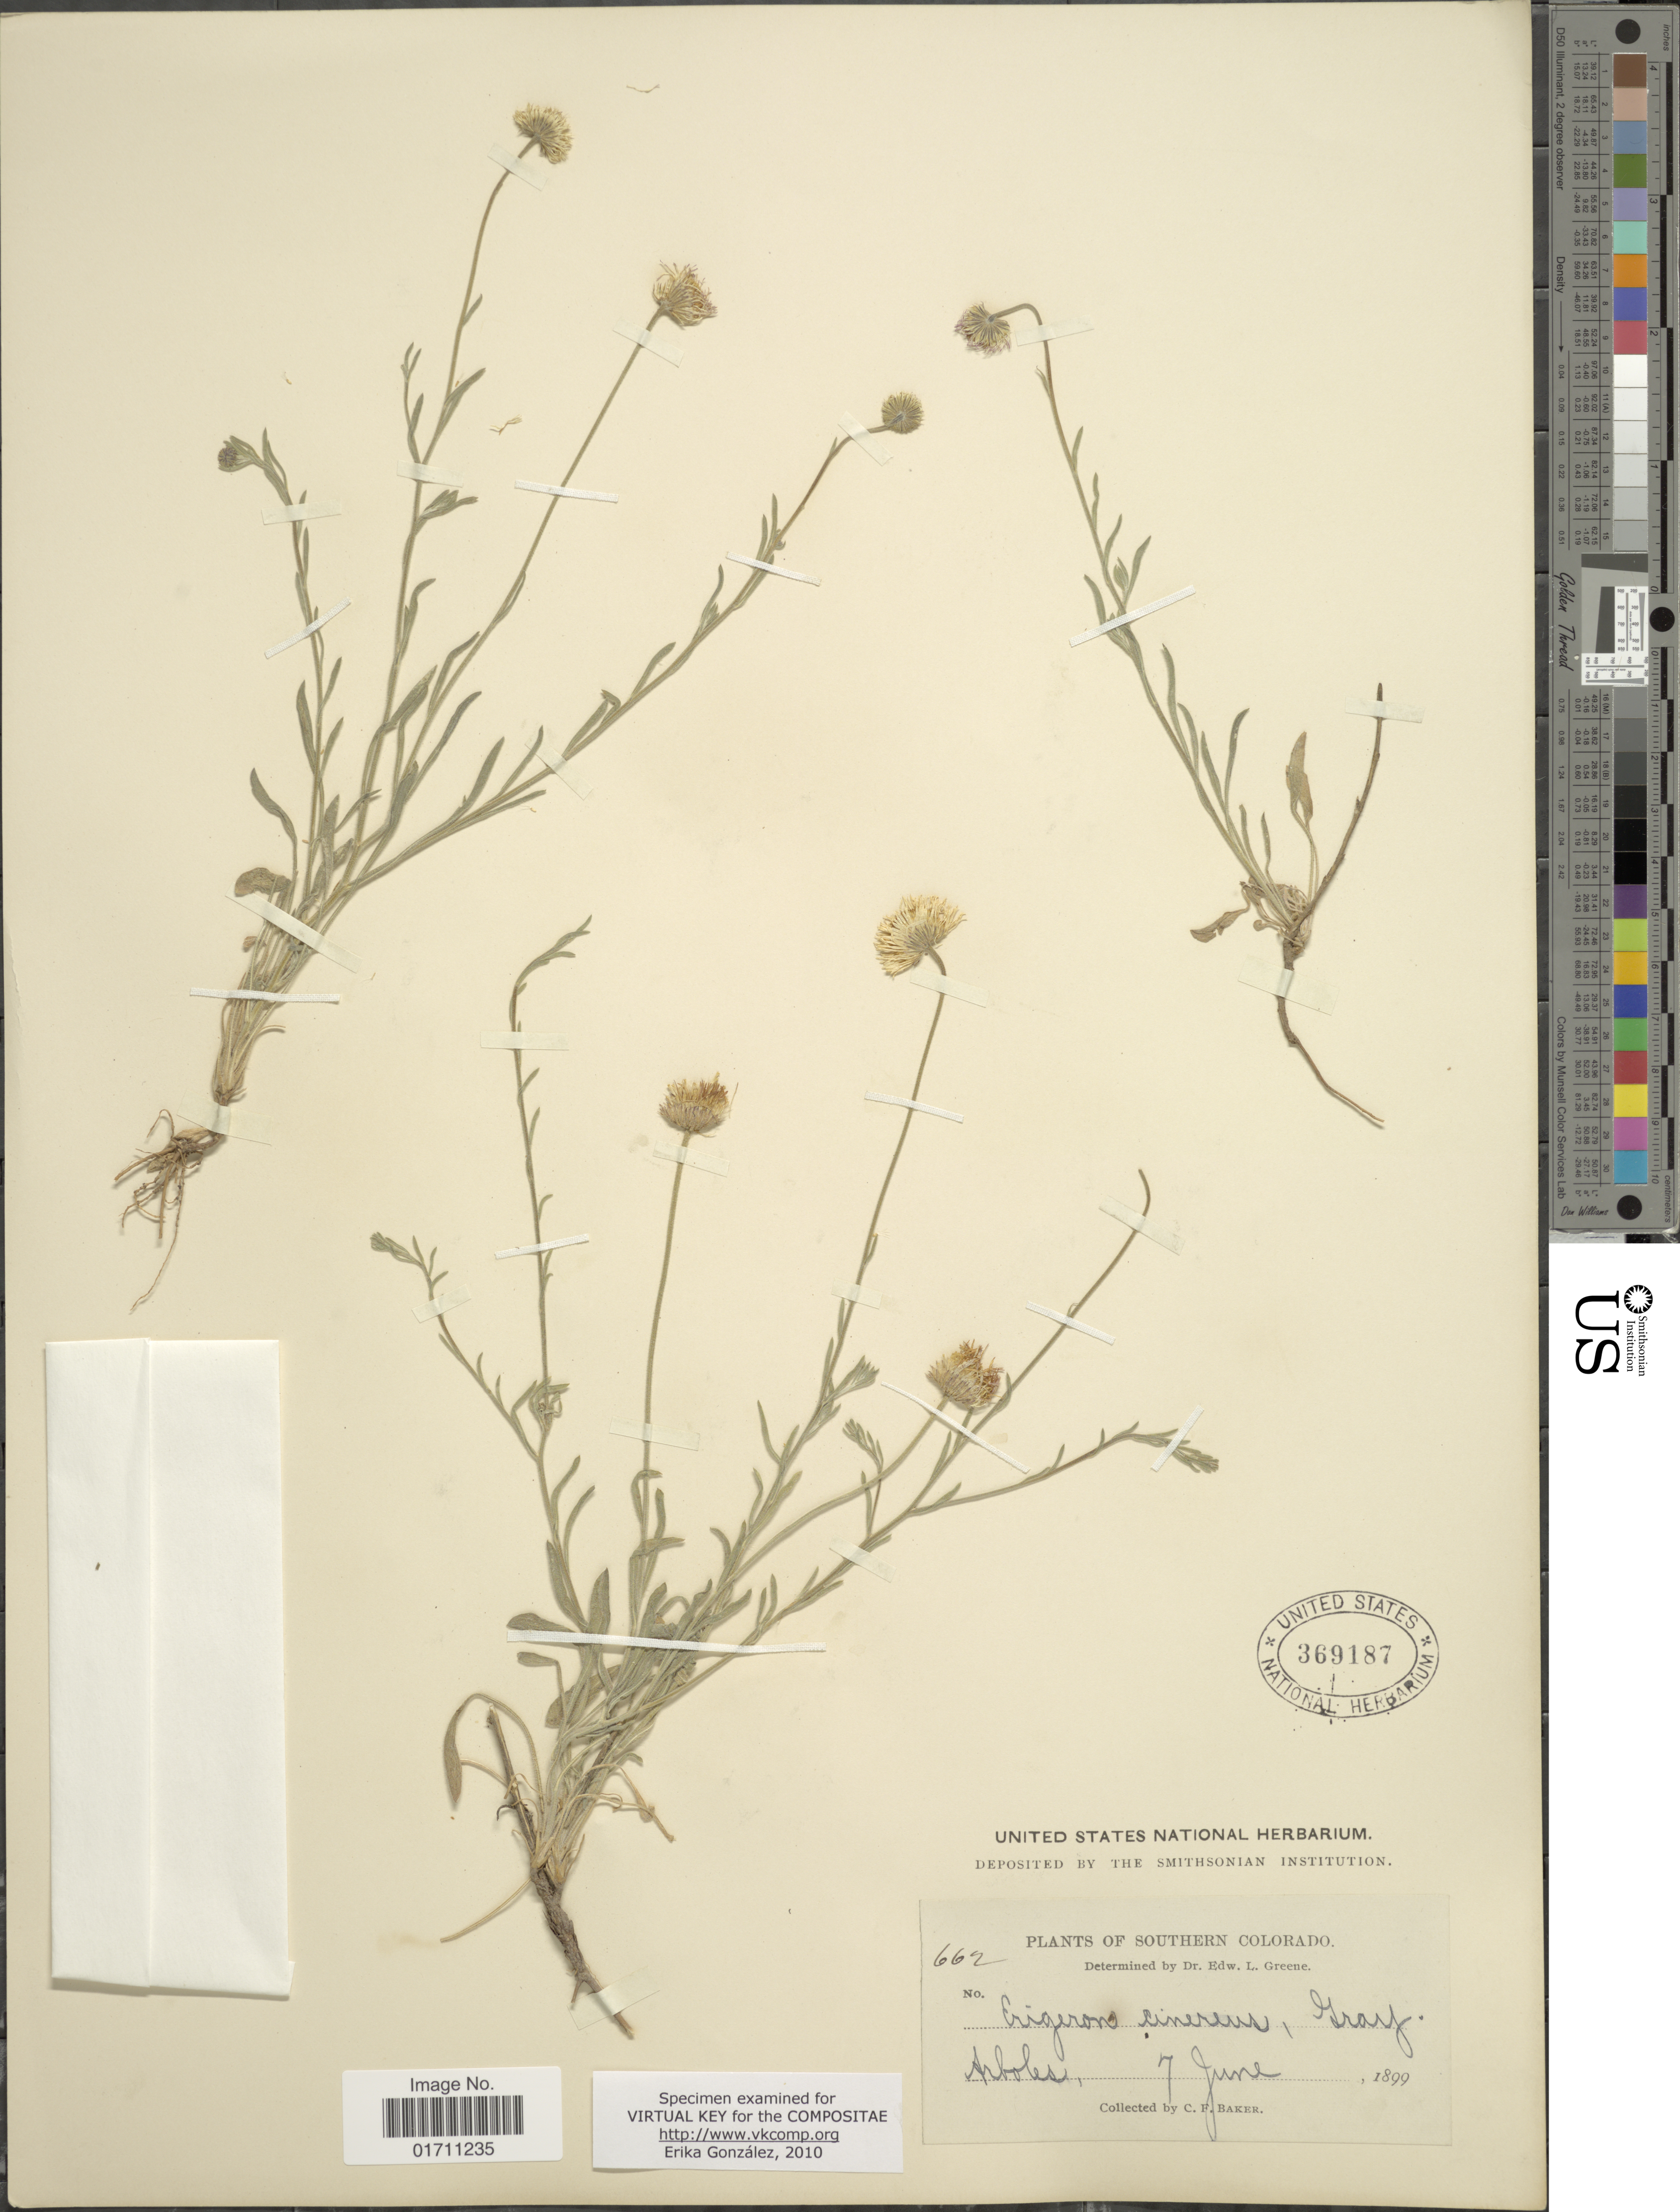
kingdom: Plantae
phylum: Tracheophyta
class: Magnoliopsida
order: Asterales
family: Asteraceae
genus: Erigeron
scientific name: Erigeron colomexicanus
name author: A. Nelson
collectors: C. F. Baker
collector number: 662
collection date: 1899-06-07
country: United States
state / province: Colorado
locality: Southern Colorado, Arboles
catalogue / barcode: US 369187